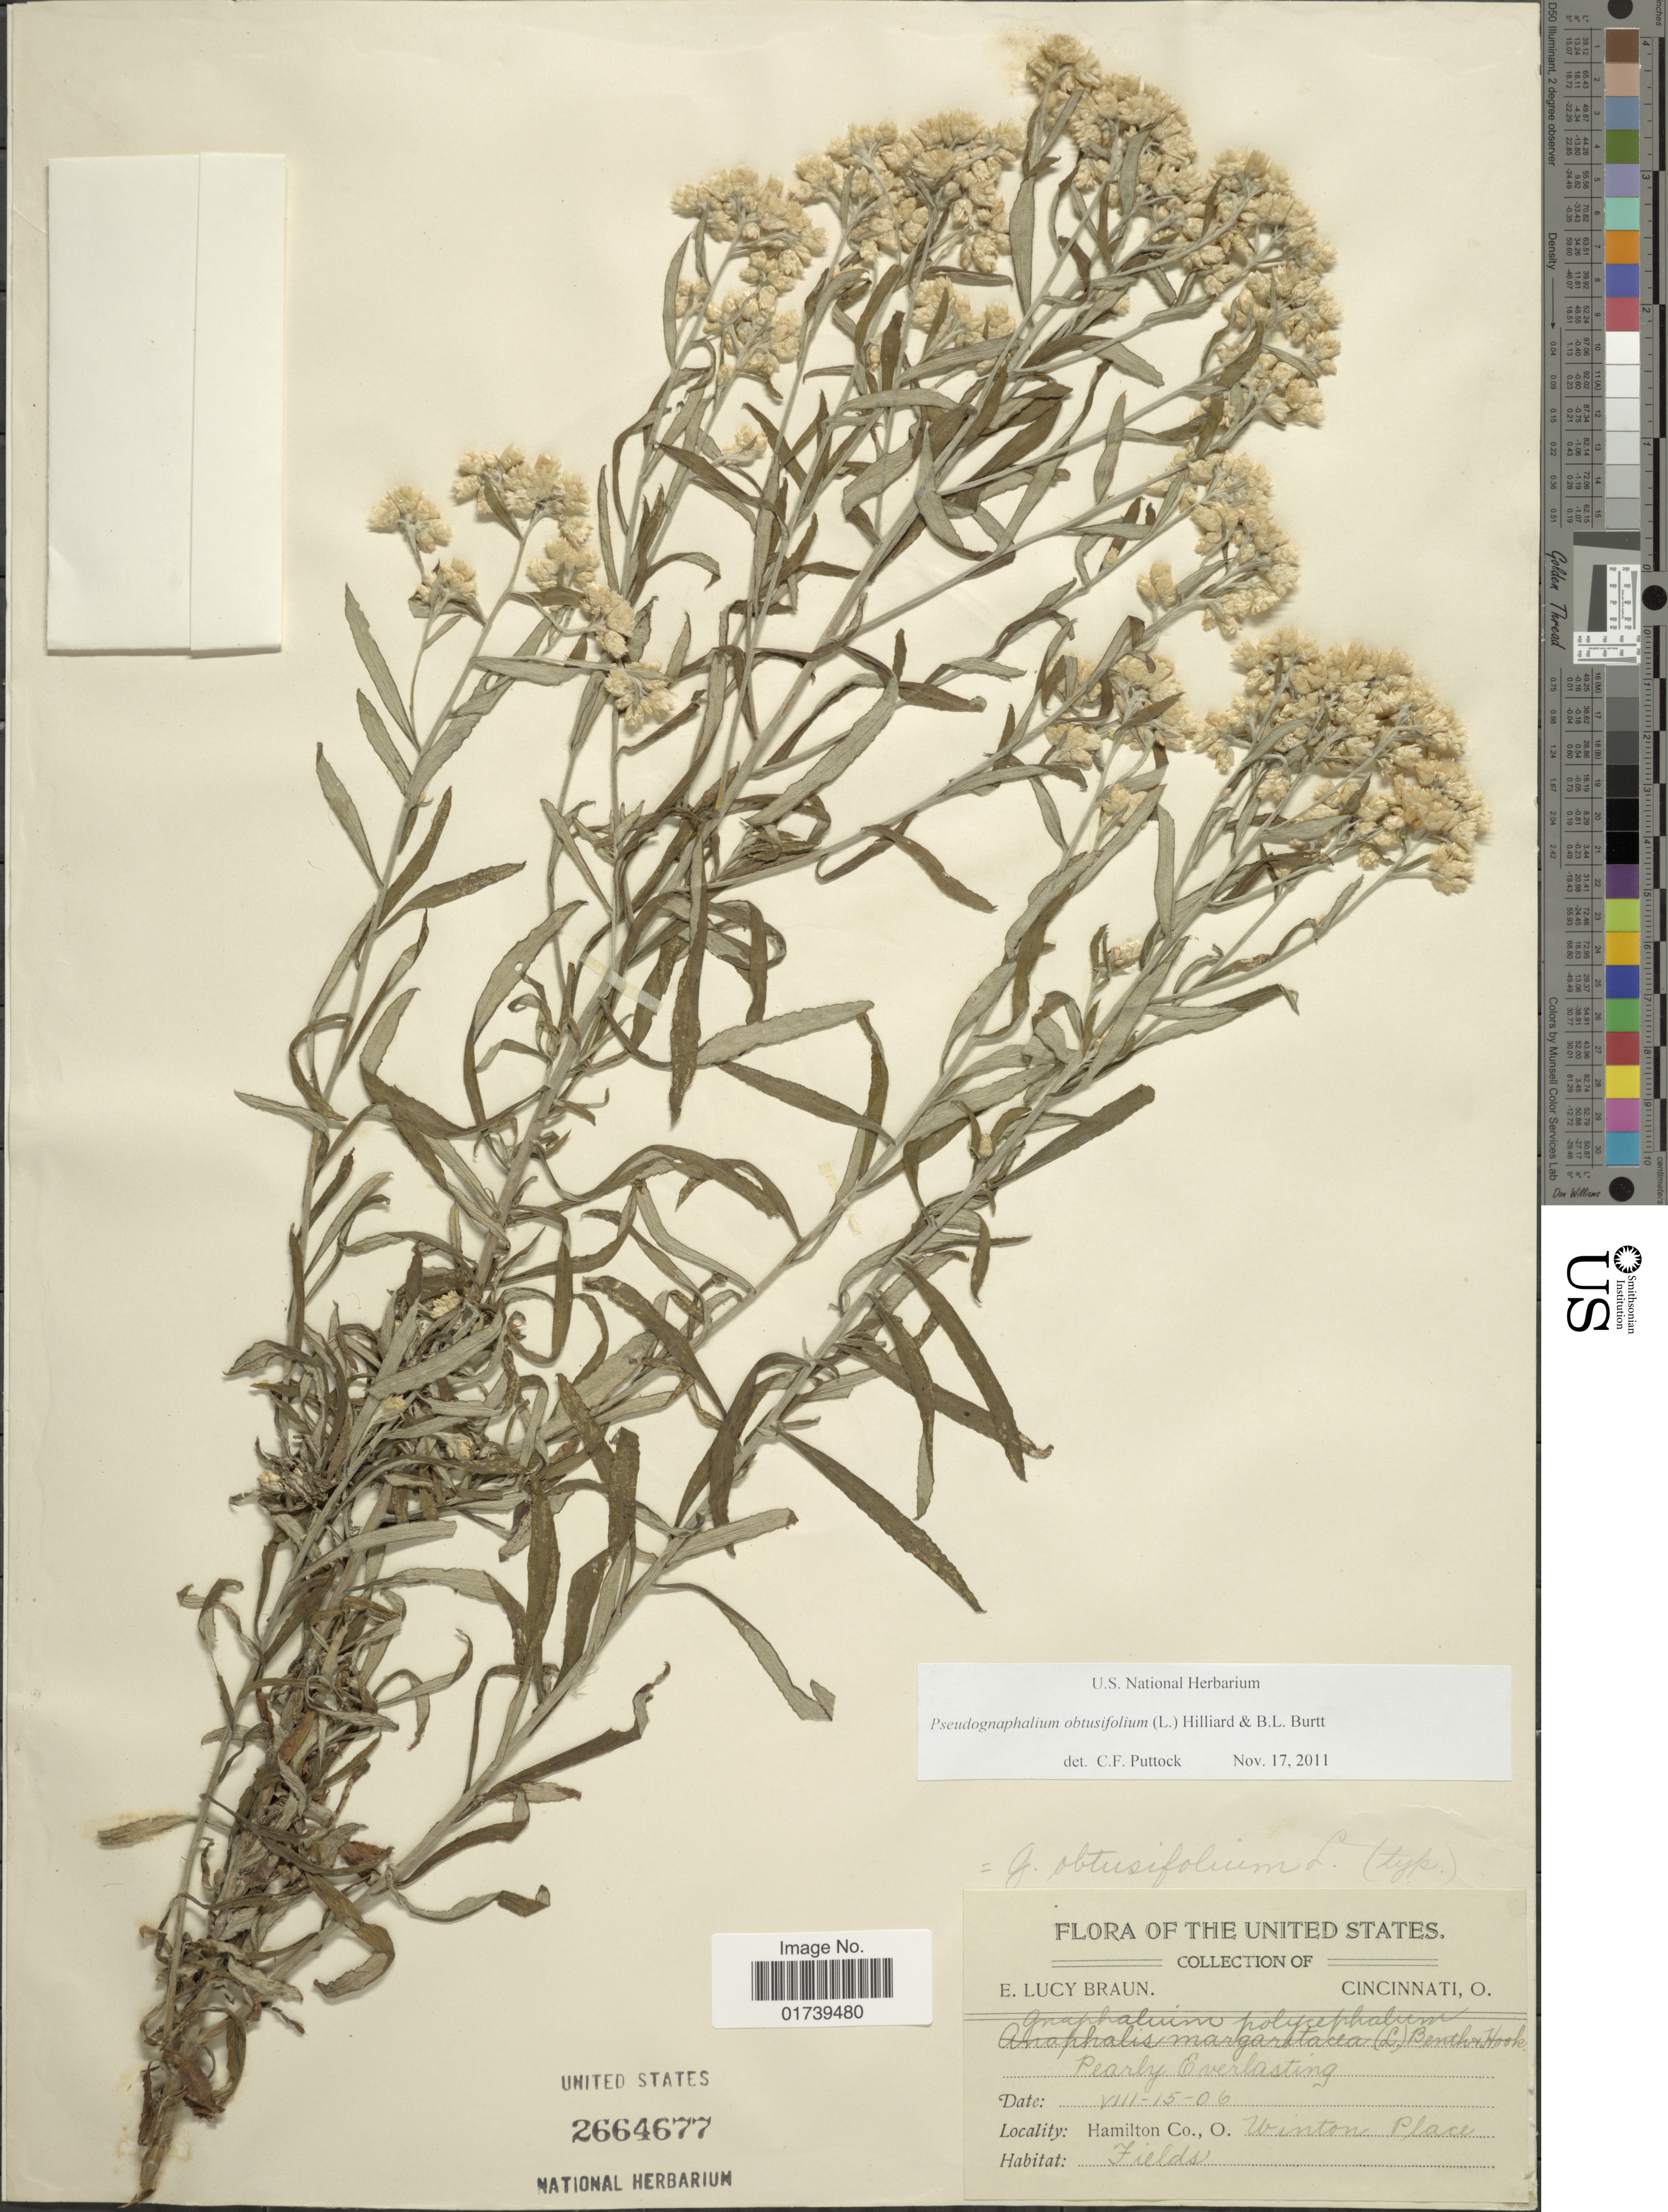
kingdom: Plantae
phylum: Tracheophyta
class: Magnoliopsida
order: Asterales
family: Asteraceae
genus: Pseudognaphalium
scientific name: Pseudognaphalium obtusifolium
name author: (L.) Hilliard & B.L. Burtt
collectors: E. L. Braun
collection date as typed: Transcribed d/m/y: 15/8/6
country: United States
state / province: Ohio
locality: Hamilton Co. O. Winton Place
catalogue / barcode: US 2664677